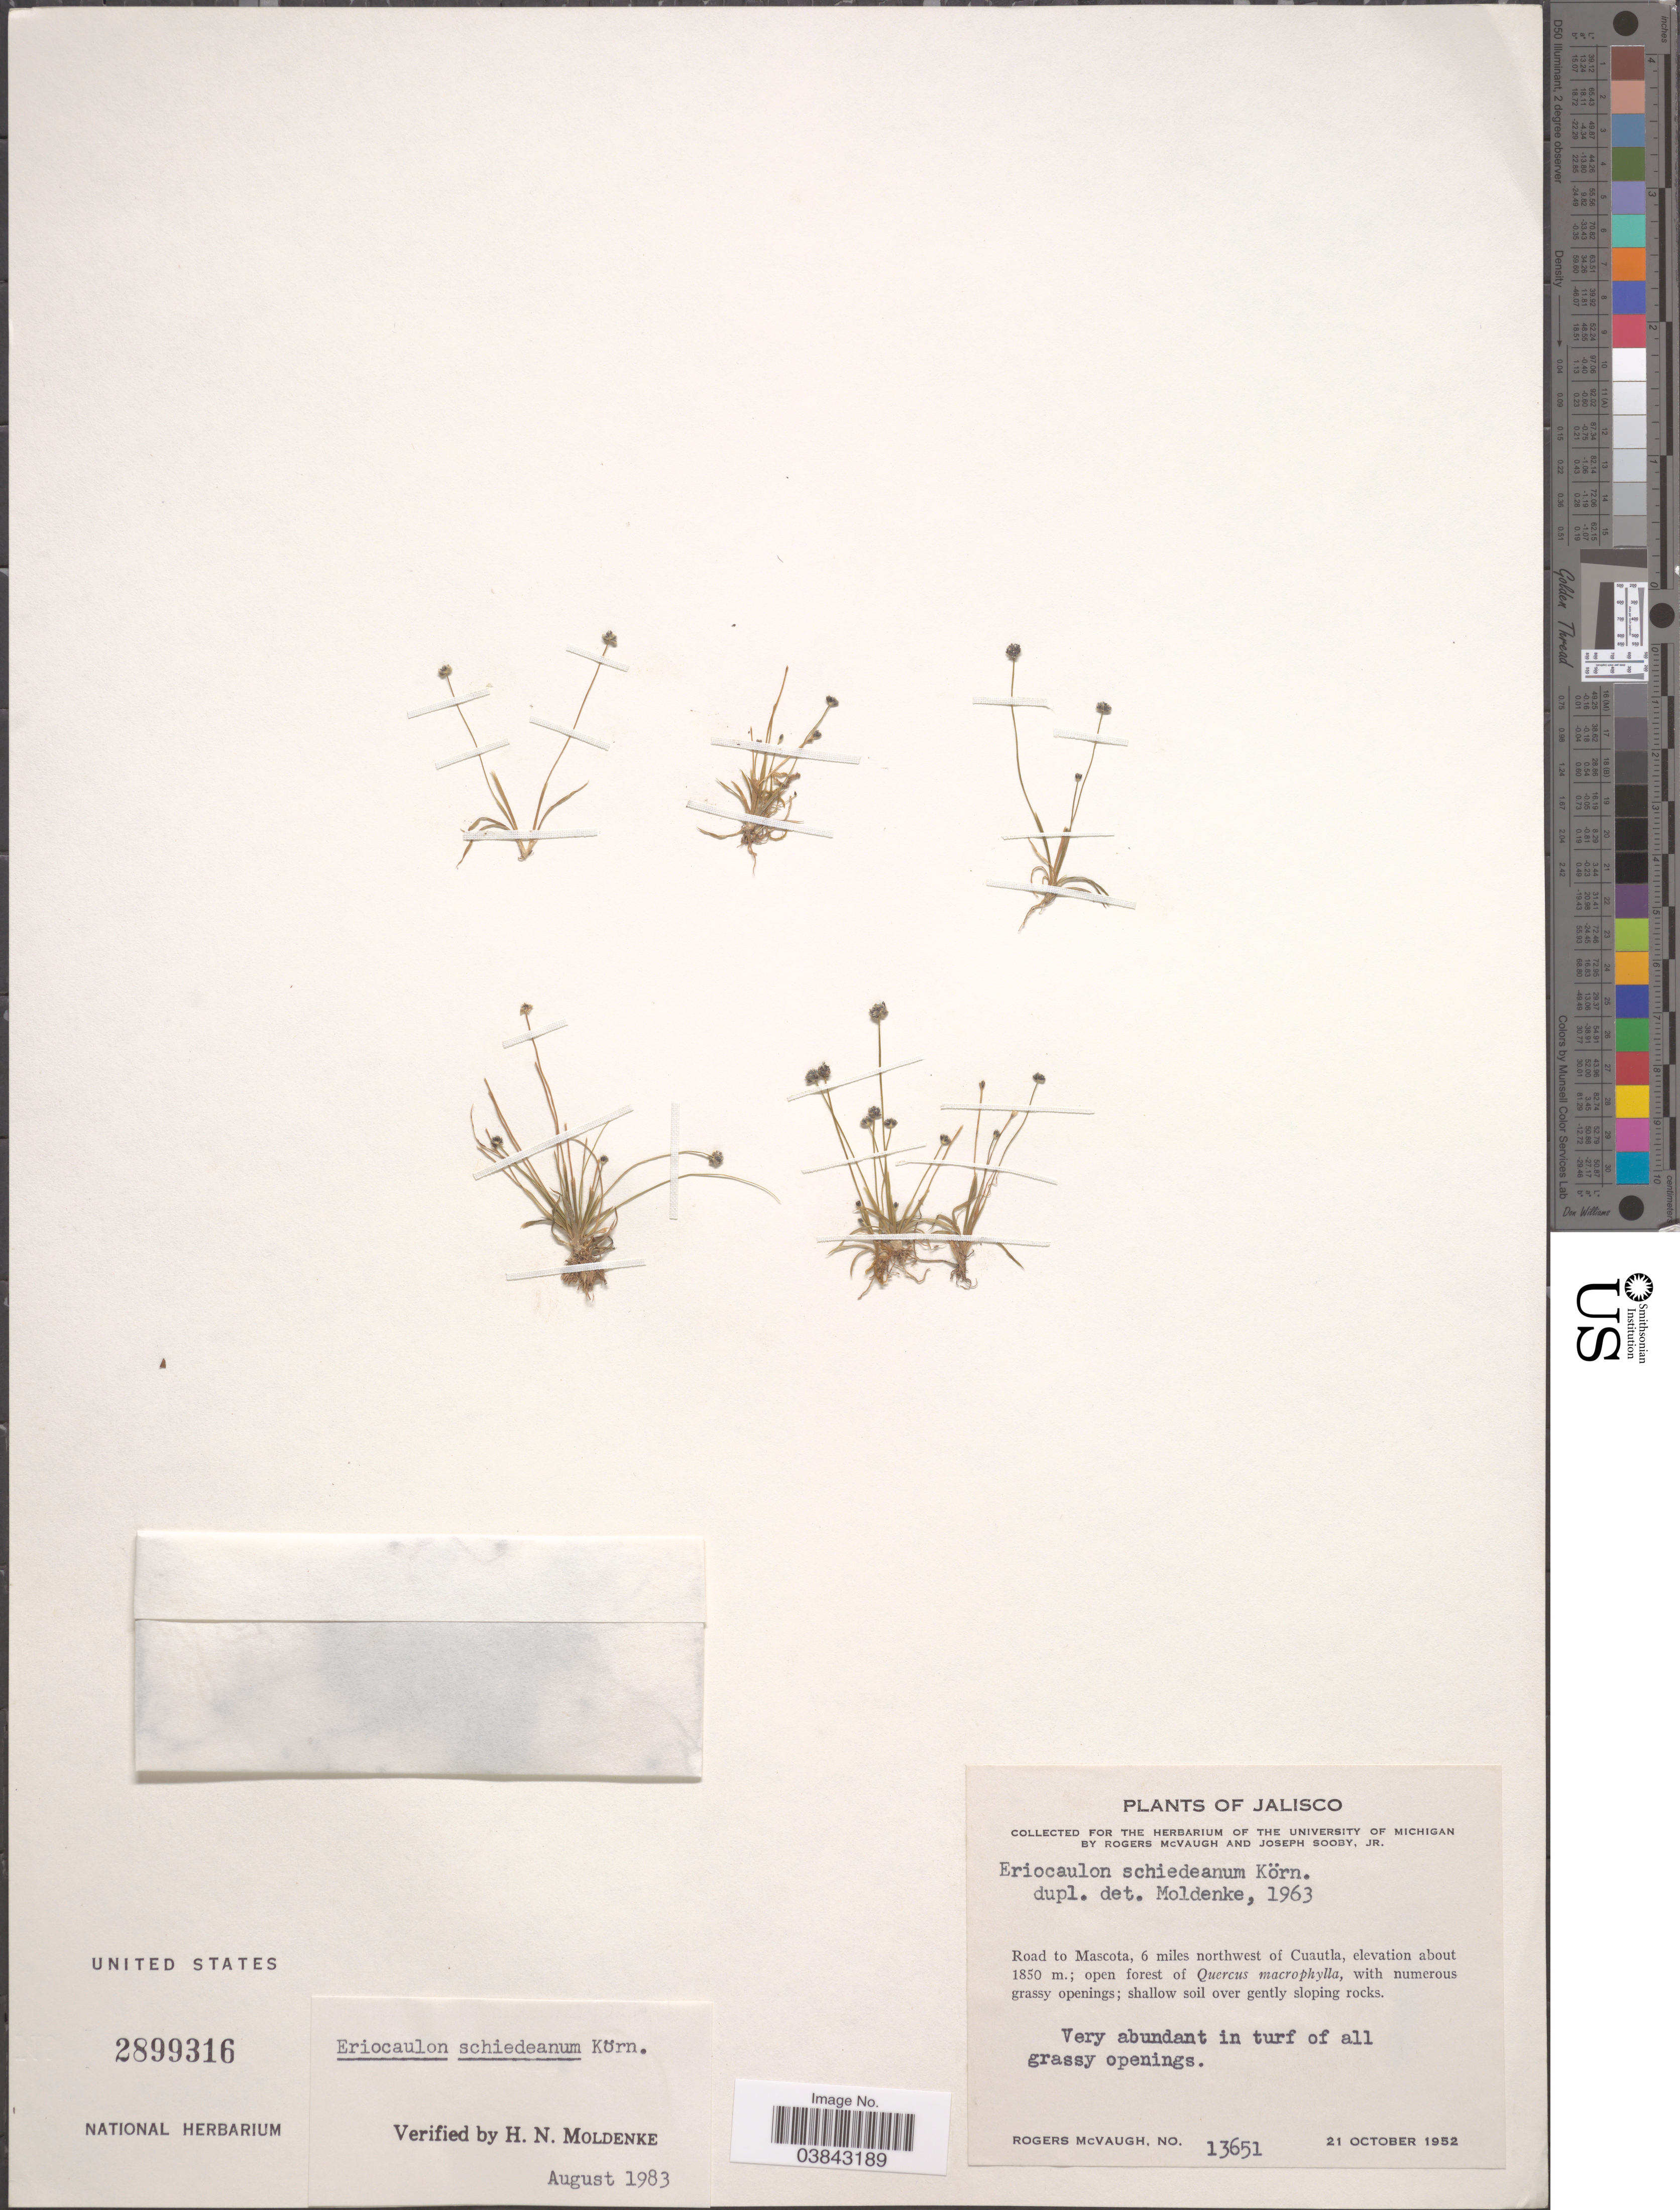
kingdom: Plantae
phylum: Tracheophyta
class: Liliopsida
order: Poales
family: Eriocaulaceae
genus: Eriocaulon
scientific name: Eriocaulon schiedeanum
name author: Körn.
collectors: R. McVaugh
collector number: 13651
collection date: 1952-10-21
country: Mexico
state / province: Jalisco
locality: Road to Mascota, 6 miles northwest of Cuautla.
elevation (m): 1850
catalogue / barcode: US 2899316